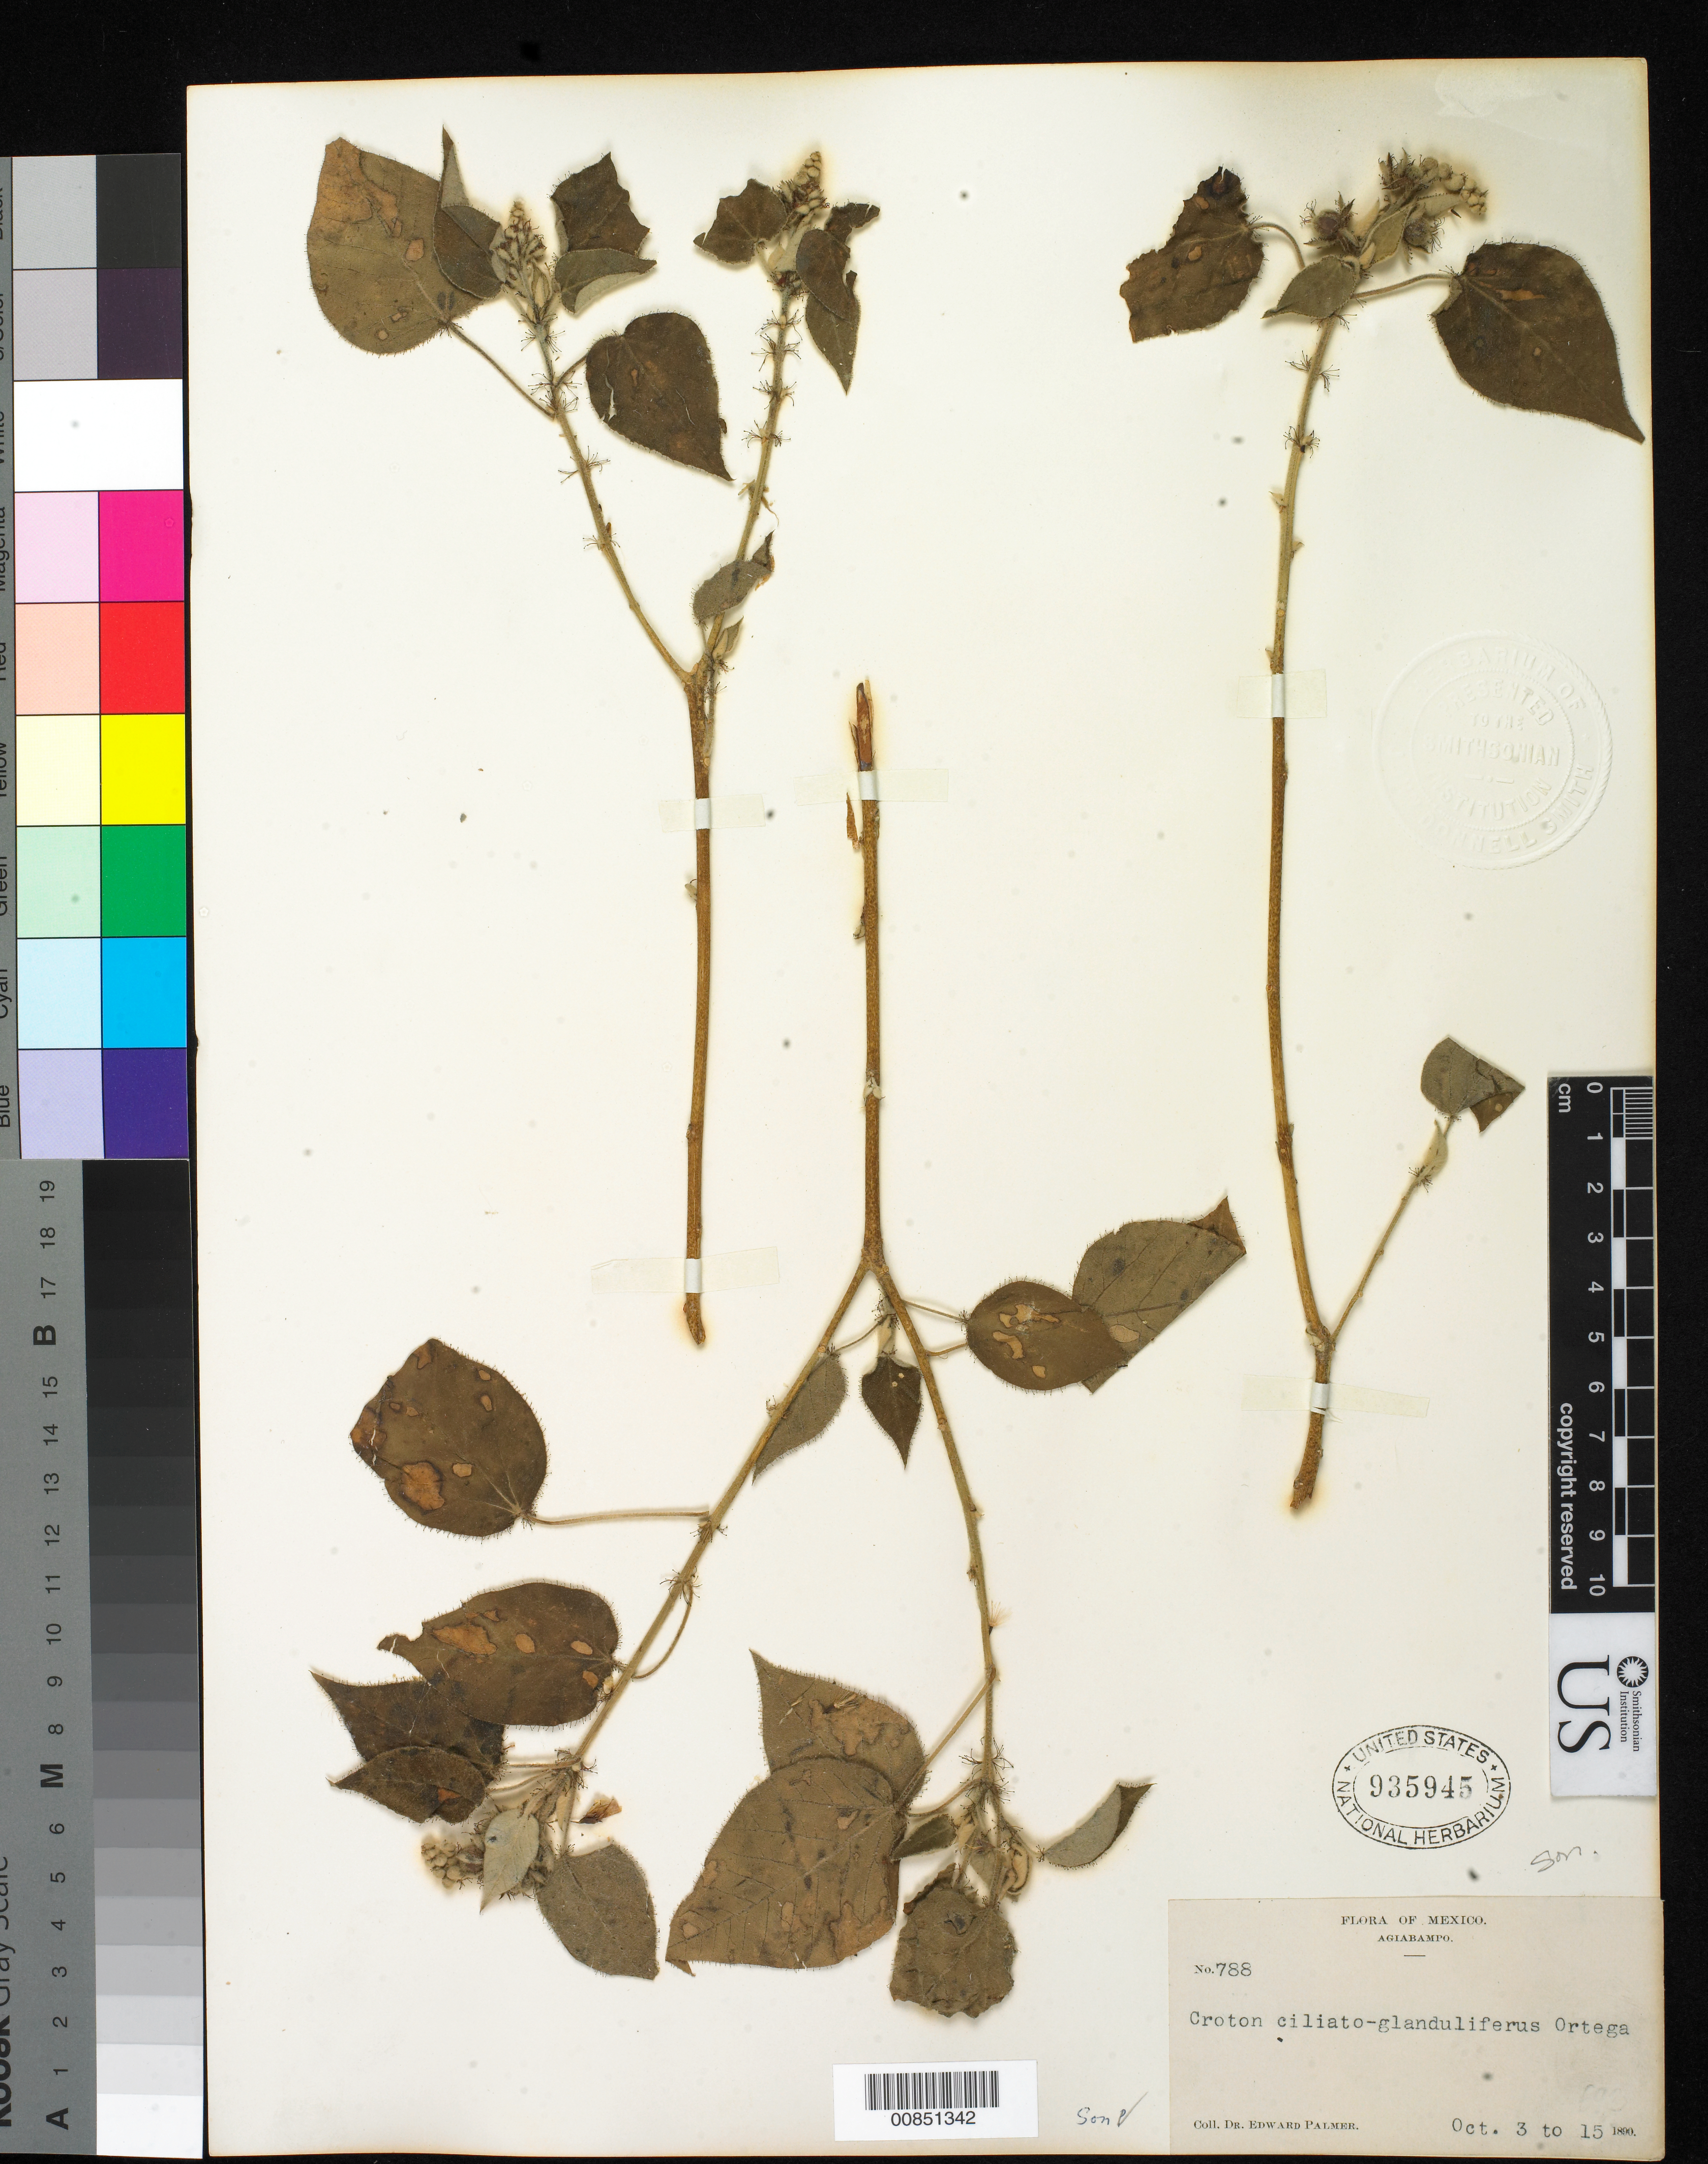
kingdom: Plantae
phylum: Tracheophyta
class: Magnoliopsida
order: Malpighiales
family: Euphorbiaceae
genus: Croton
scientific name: Croton ciliatoglandulifer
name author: Ortega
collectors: E. Palmer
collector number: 788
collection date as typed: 03 Oct 1890 to 15 Oct 1890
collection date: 1890-10-03/1890-10-15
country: Mexico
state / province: Sonora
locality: Agiabampo, Sonora.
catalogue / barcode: US 935945